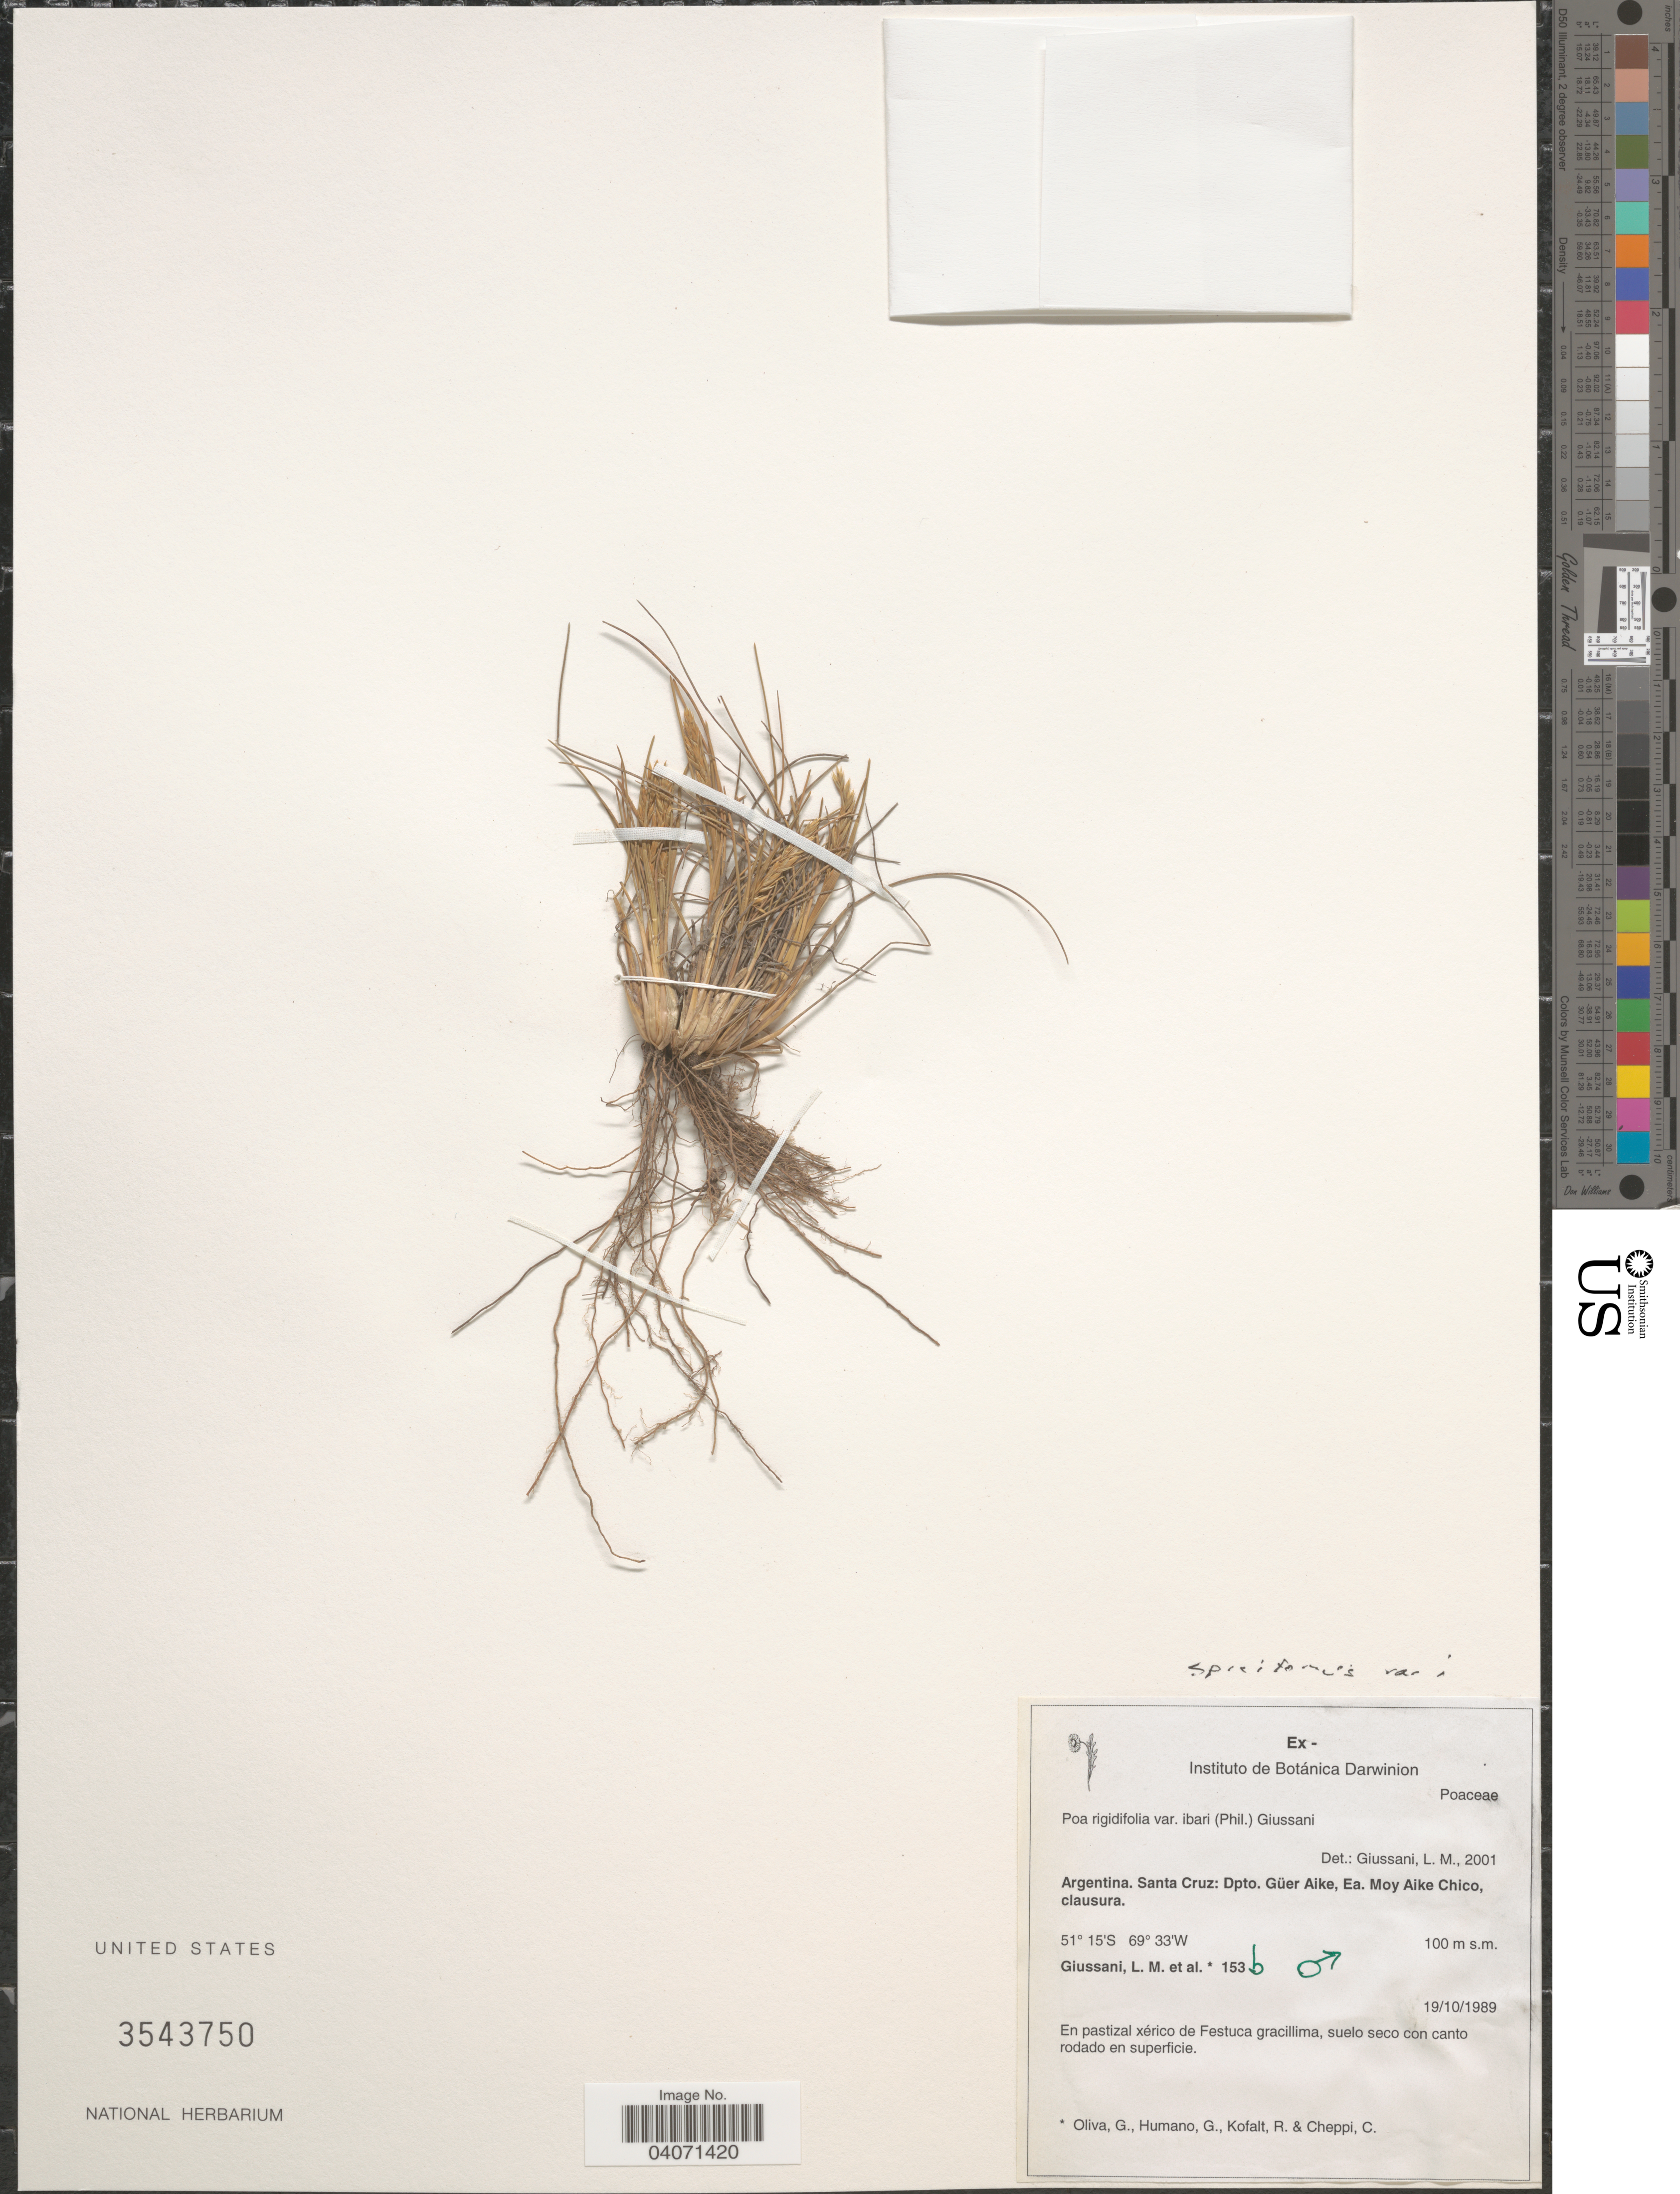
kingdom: Plantae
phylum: Tracheophyta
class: Liliopsida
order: Poales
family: Poaceae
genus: Poa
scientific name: Poa spiciformis var. ibarii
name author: (Phil.) Giussani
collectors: L. Giussani, G. Oliva, G. Humano, R. Kofalt & C. Cheppi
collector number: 153b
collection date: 1989-10-19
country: Argentina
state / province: Santa Cruz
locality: Dpto. Güer Aike, Ea. Moy Aike Chico, clausura.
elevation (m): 100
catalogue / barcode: US 3543750